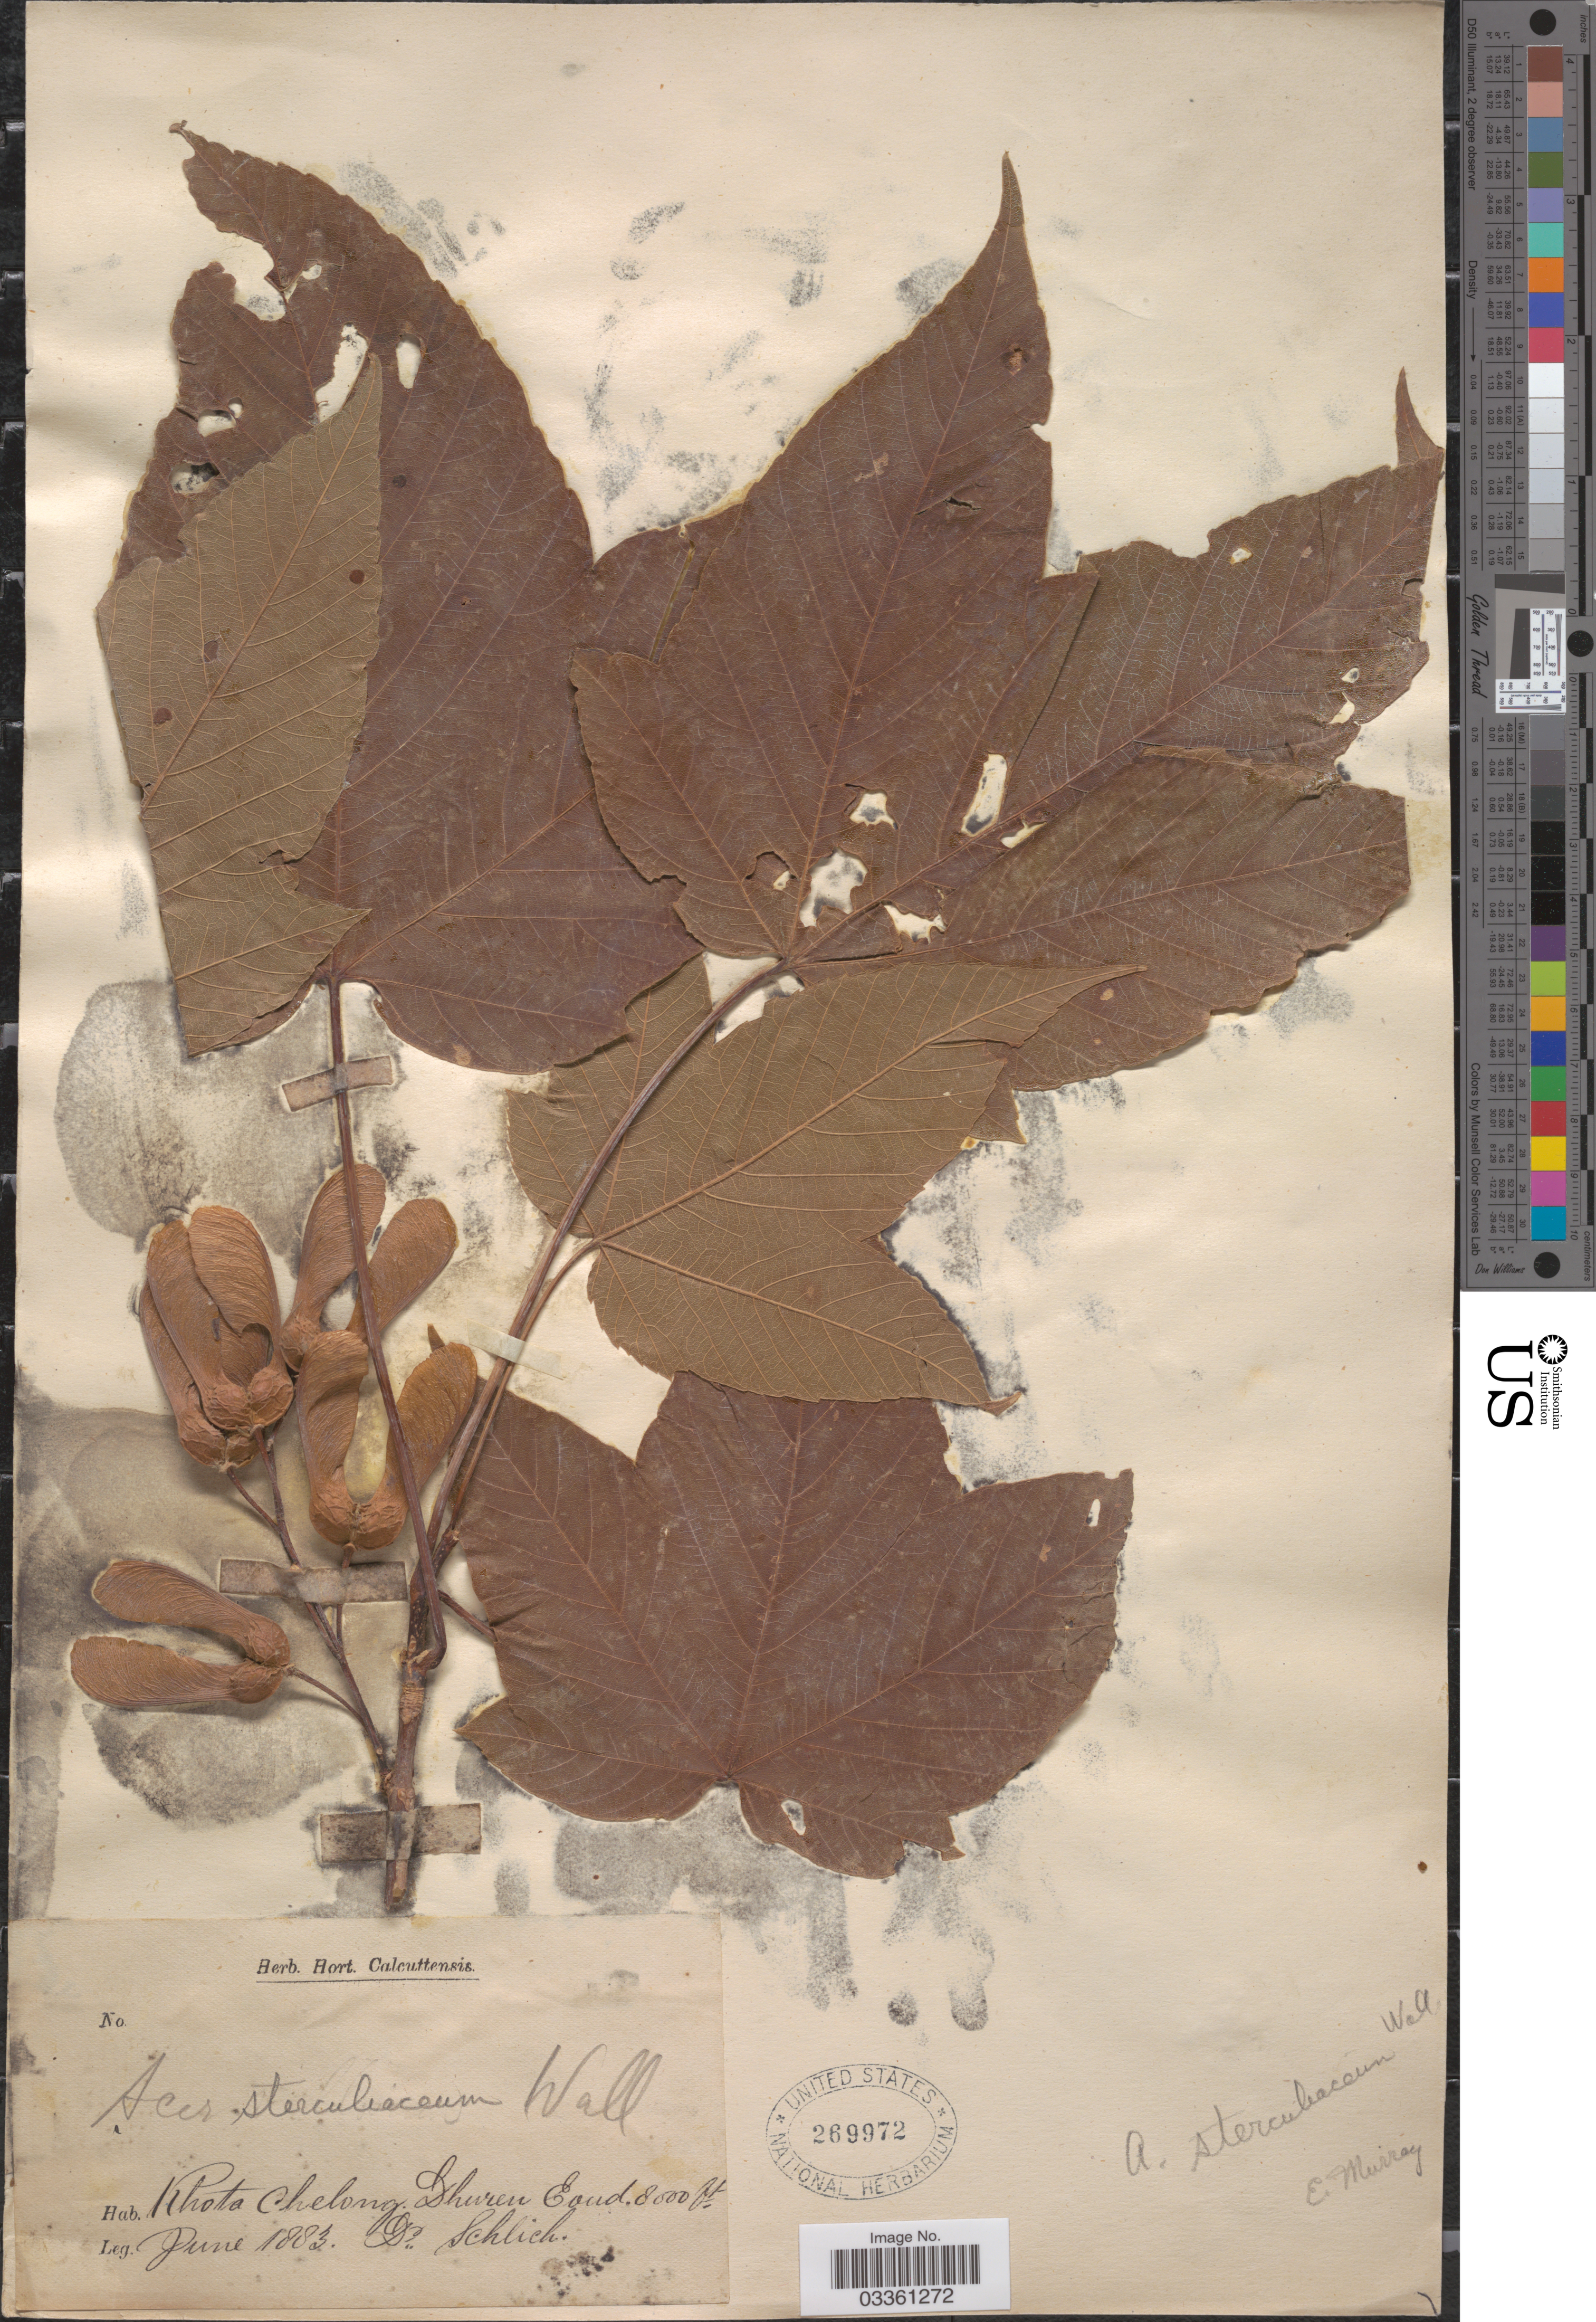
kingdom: Plantae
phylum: Tracheophyta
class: Magnoliopsida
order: Sapindales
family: Sapindaceae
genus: Acer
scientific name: Acer sterculiaceum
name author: Wall.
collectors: -. Schlich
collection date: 1883-06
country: India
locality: Khota Chelong Dhuren Eoud [interpreted].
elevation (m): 2438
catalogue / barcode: US 269972